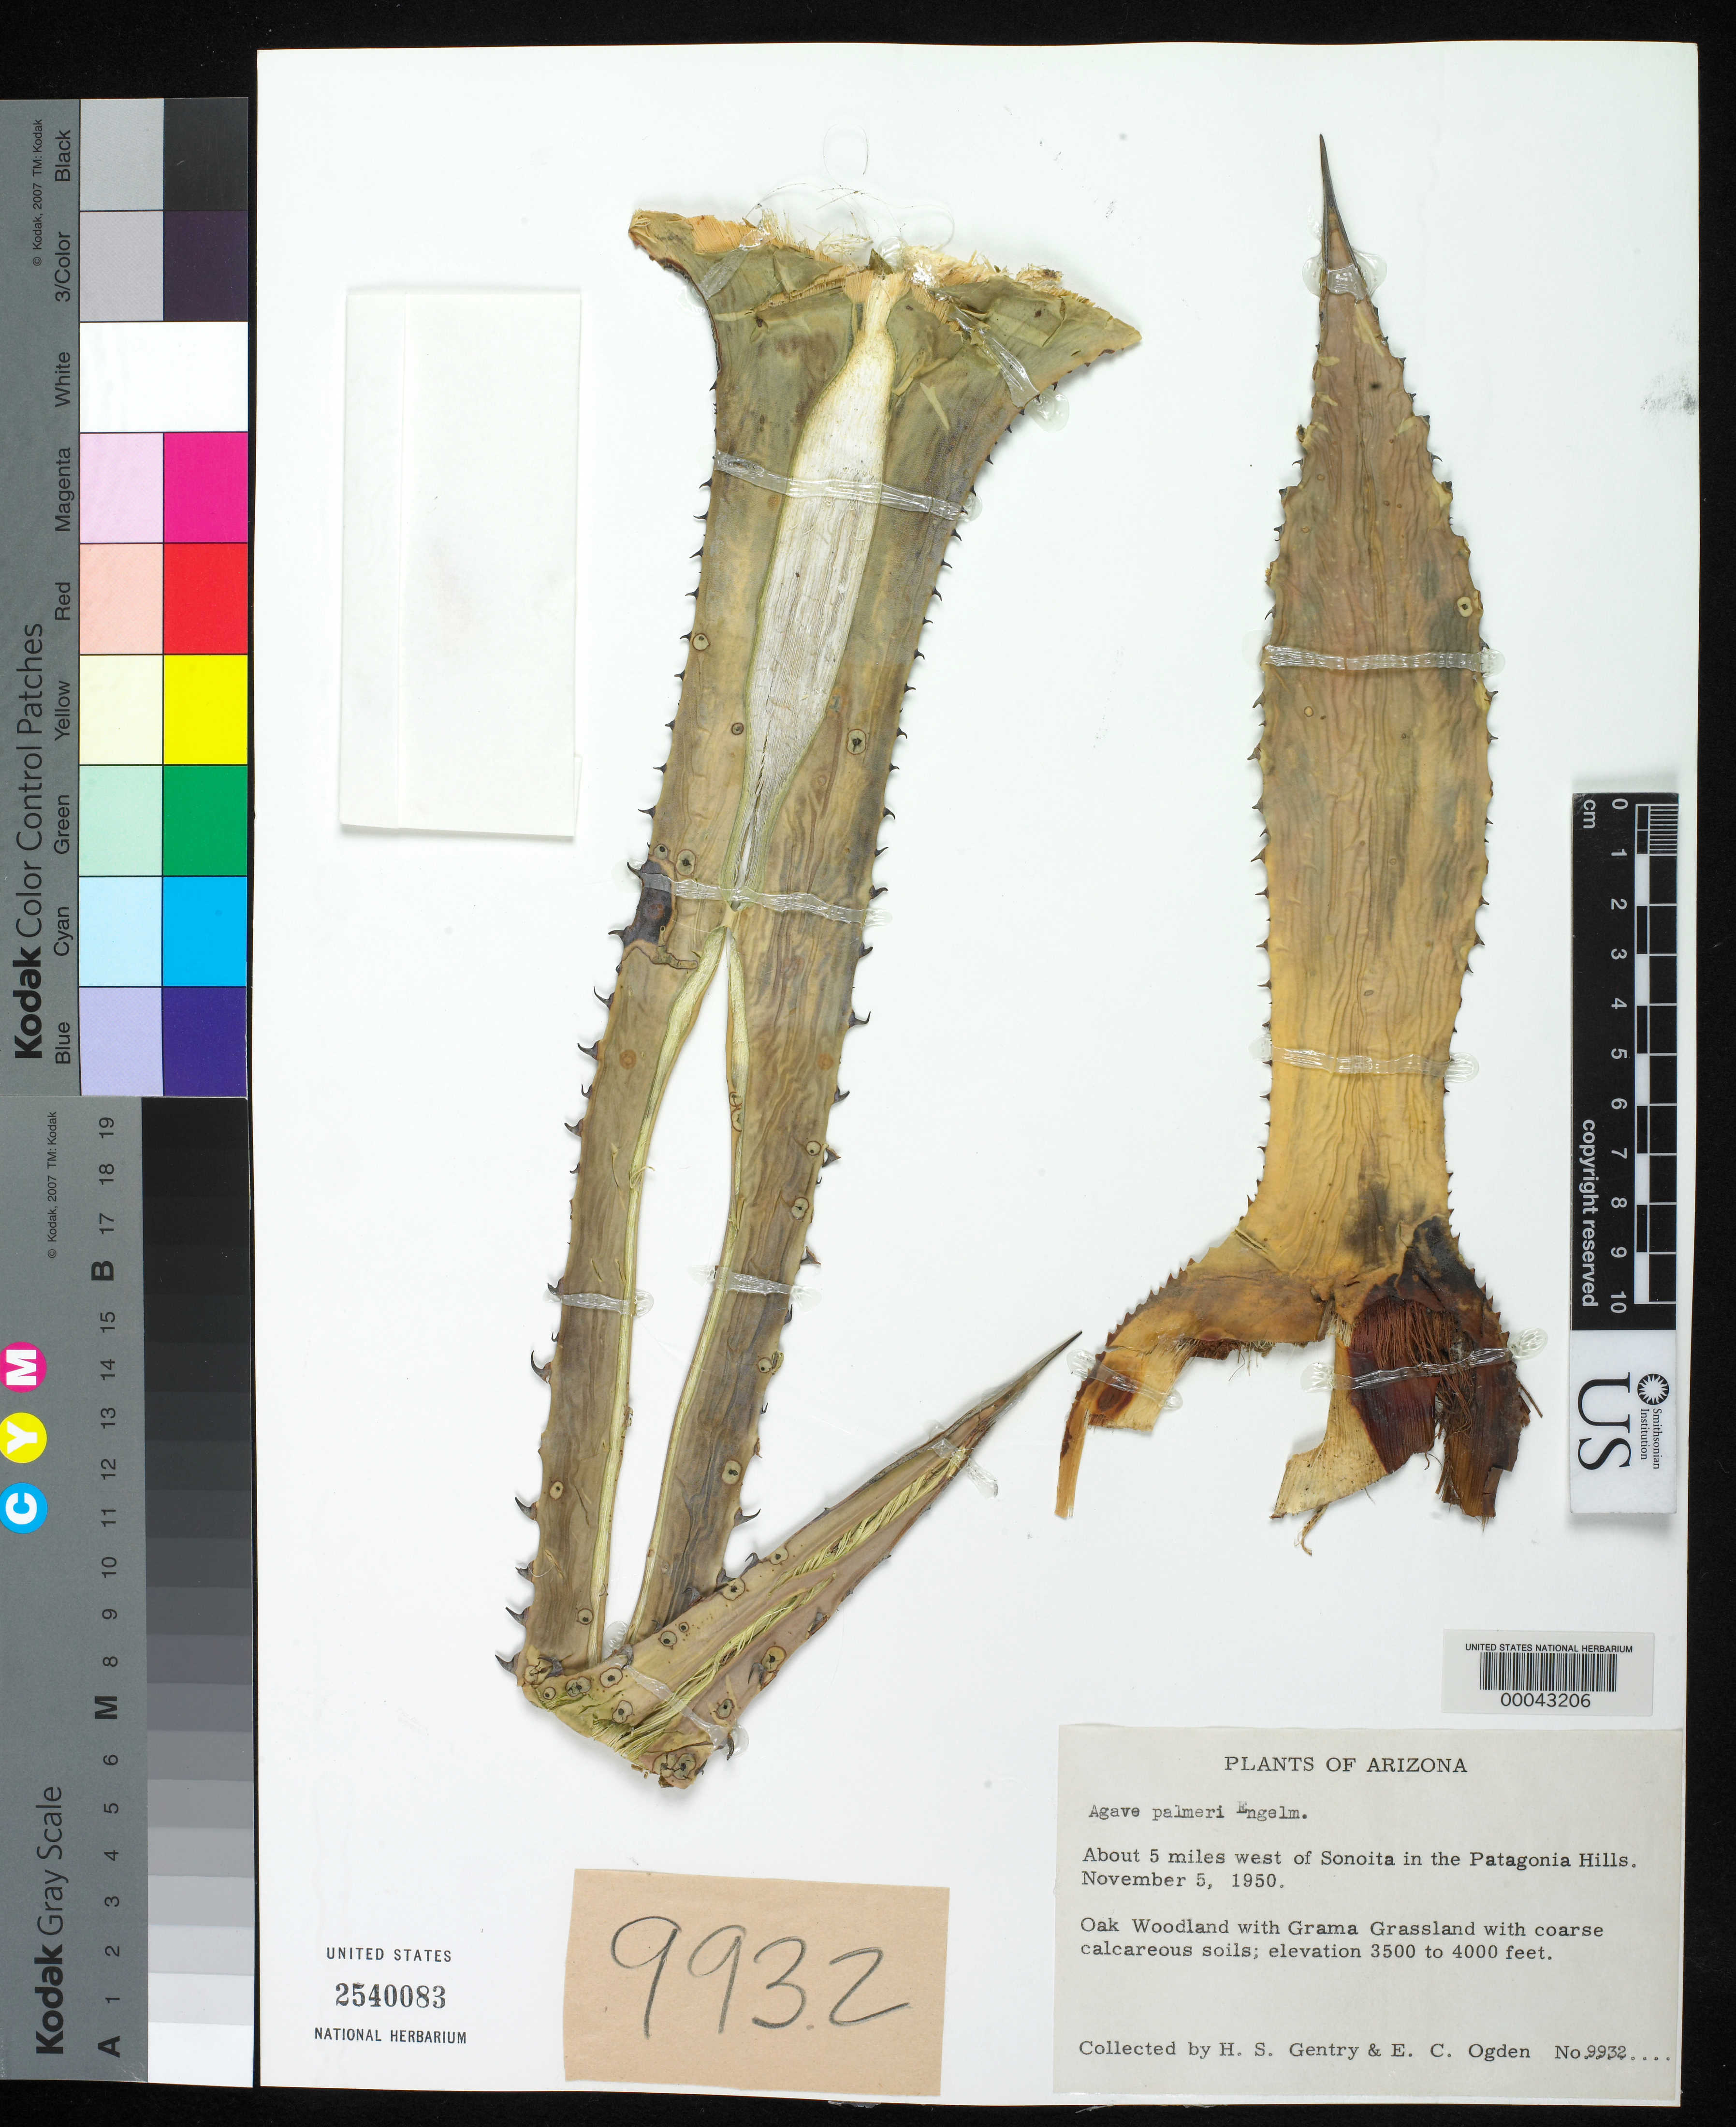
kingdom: Plantae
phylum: Tracheophyta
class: Liliopsida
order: Asparagales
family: Asparagaceae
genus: Agave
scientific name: Agave palmeri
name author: Engelm.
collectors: H. S. Gentry & E. C. Ogden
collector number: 9932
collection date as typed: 05 Nov 1950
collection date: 1950-11-05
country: United States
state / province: Arizona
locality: About 5 mi w of sonoita in the patagonia hills.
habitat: Oak woodland w/grama grassland w/coarse calcareous soils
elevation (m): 1067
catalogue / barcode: US 2540083